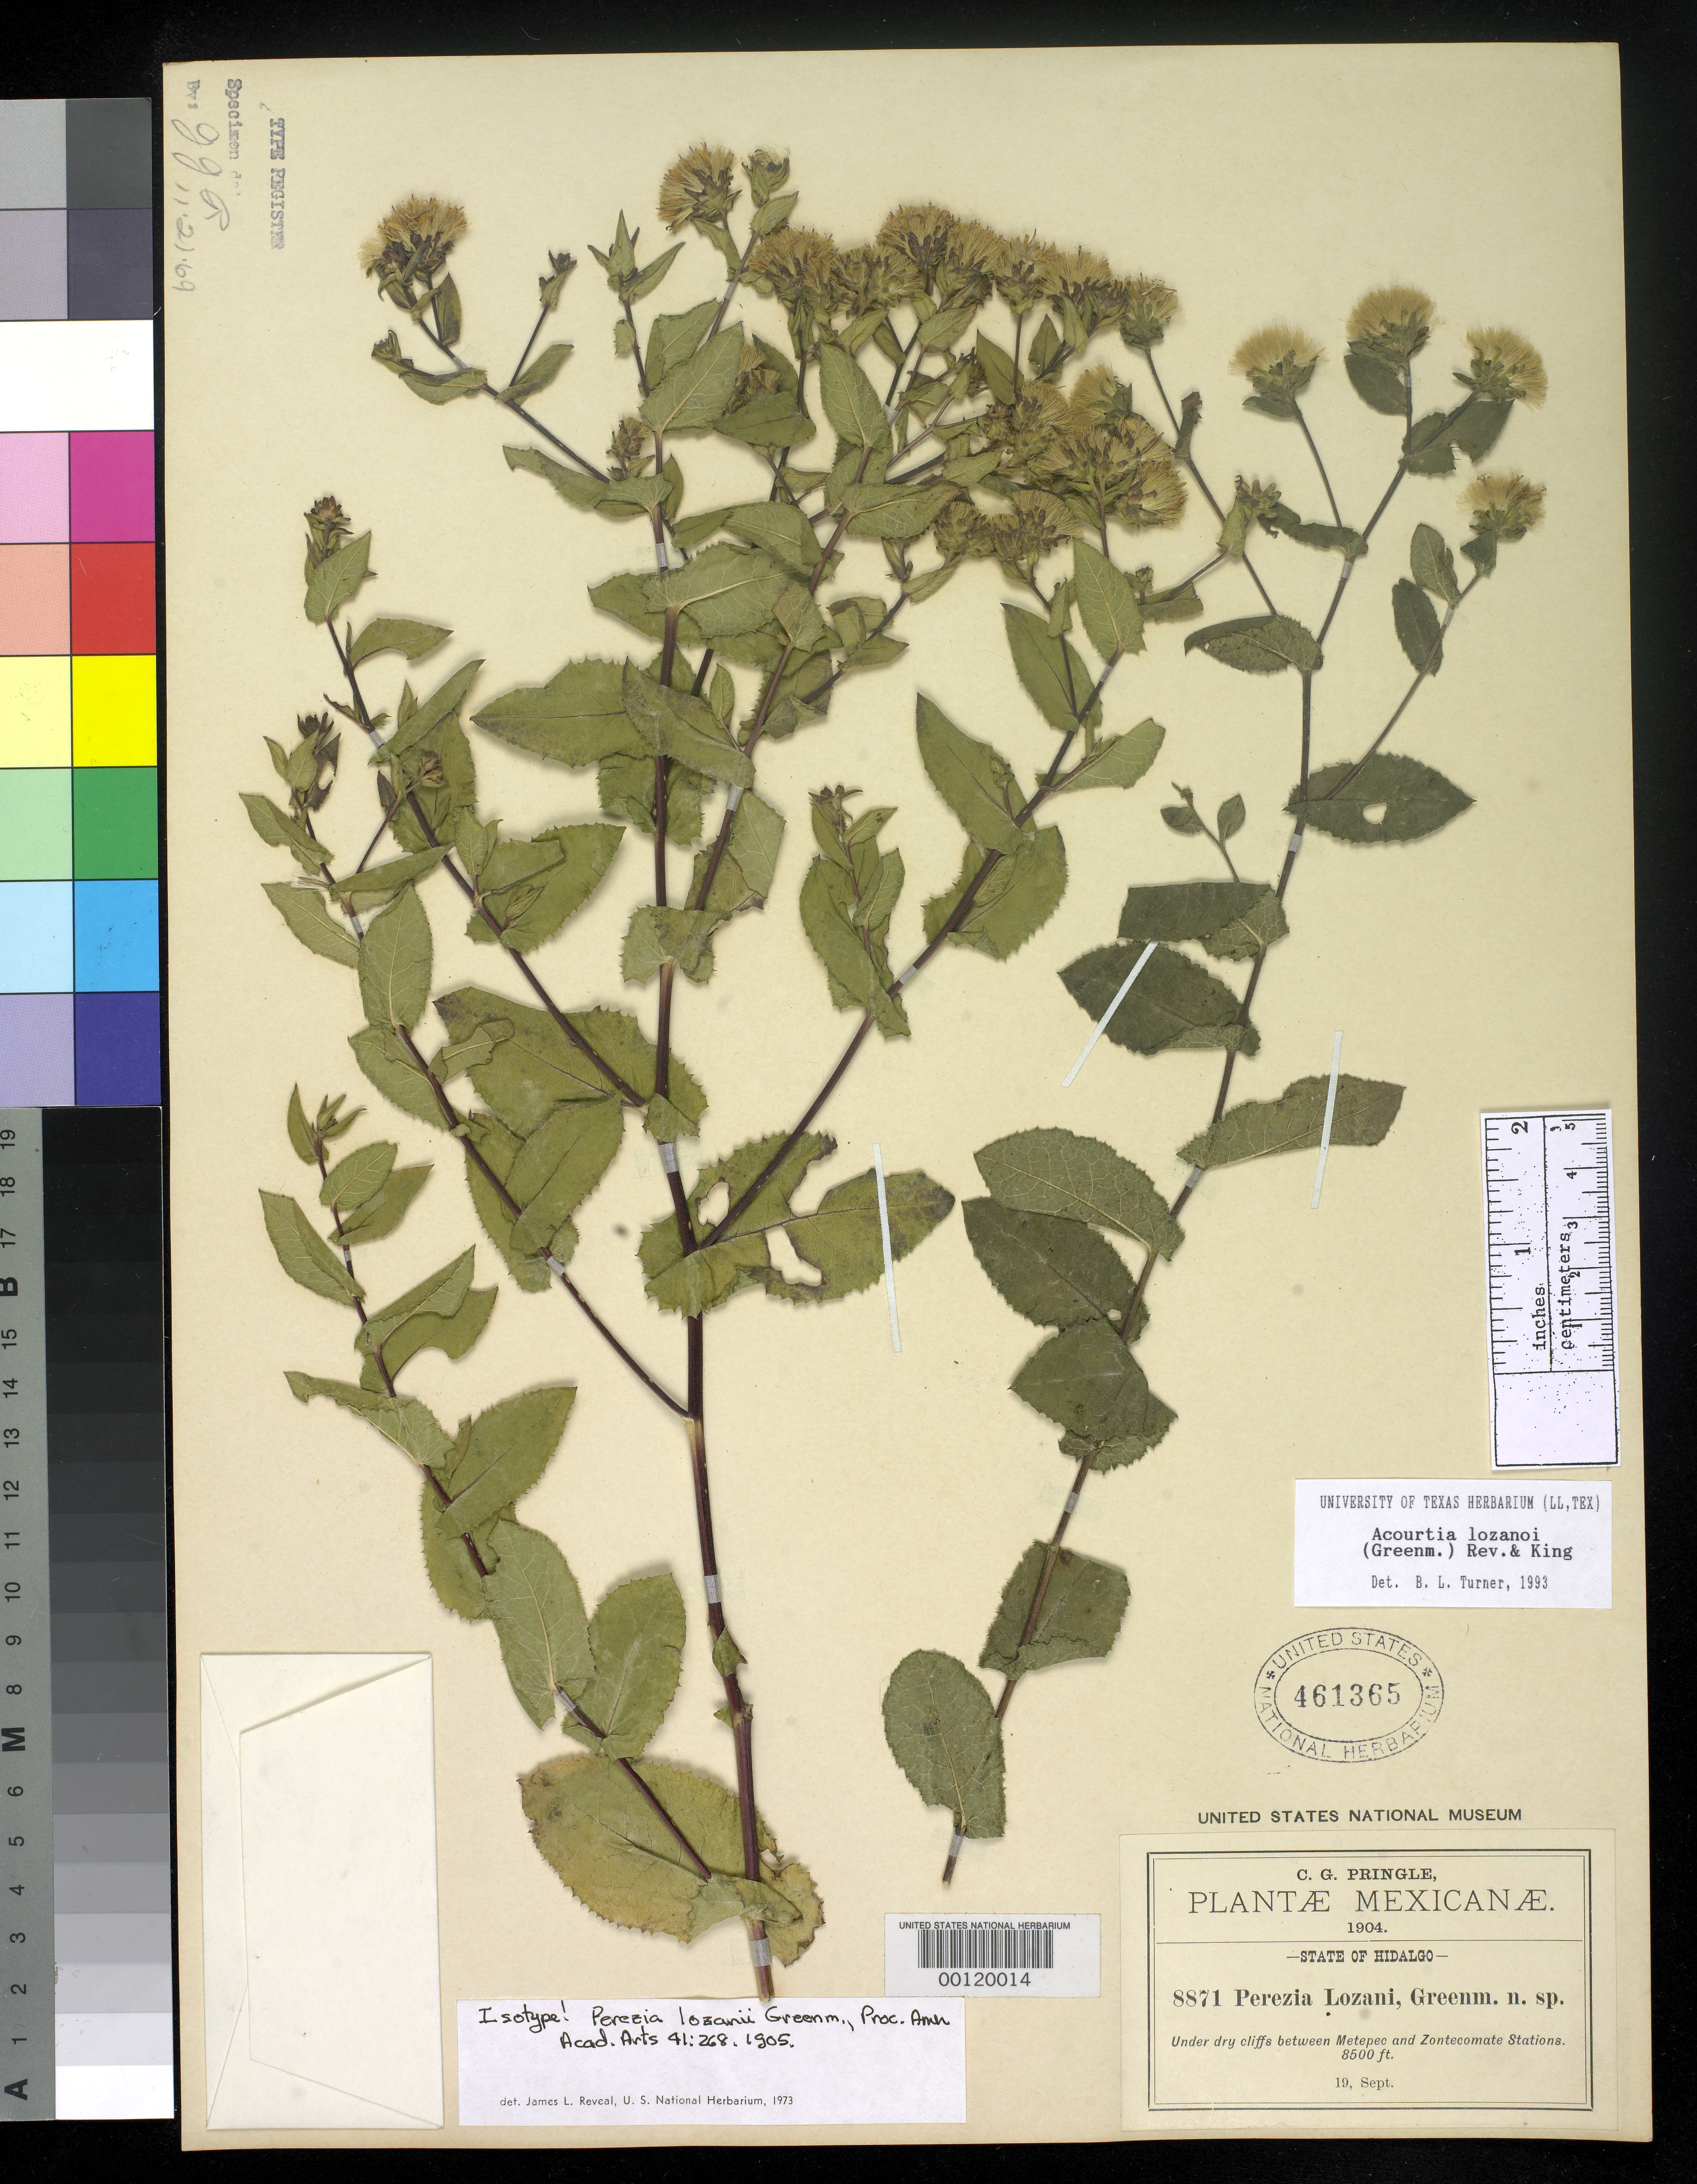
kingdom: Plantae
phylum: Tracheophyta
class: Magnoliopsida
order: Asterales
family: Asteraceae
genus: Perezia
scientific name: Perezia lozanii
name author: Greenm.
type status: Isotype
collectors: C. G. Pringle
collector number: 8871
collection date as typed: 19 Sep 1904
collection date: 1904-09-19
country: Mexico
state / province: Hidalgo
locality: Between Metepec and Zontecomate.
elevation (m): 2590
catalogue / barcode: US 461365